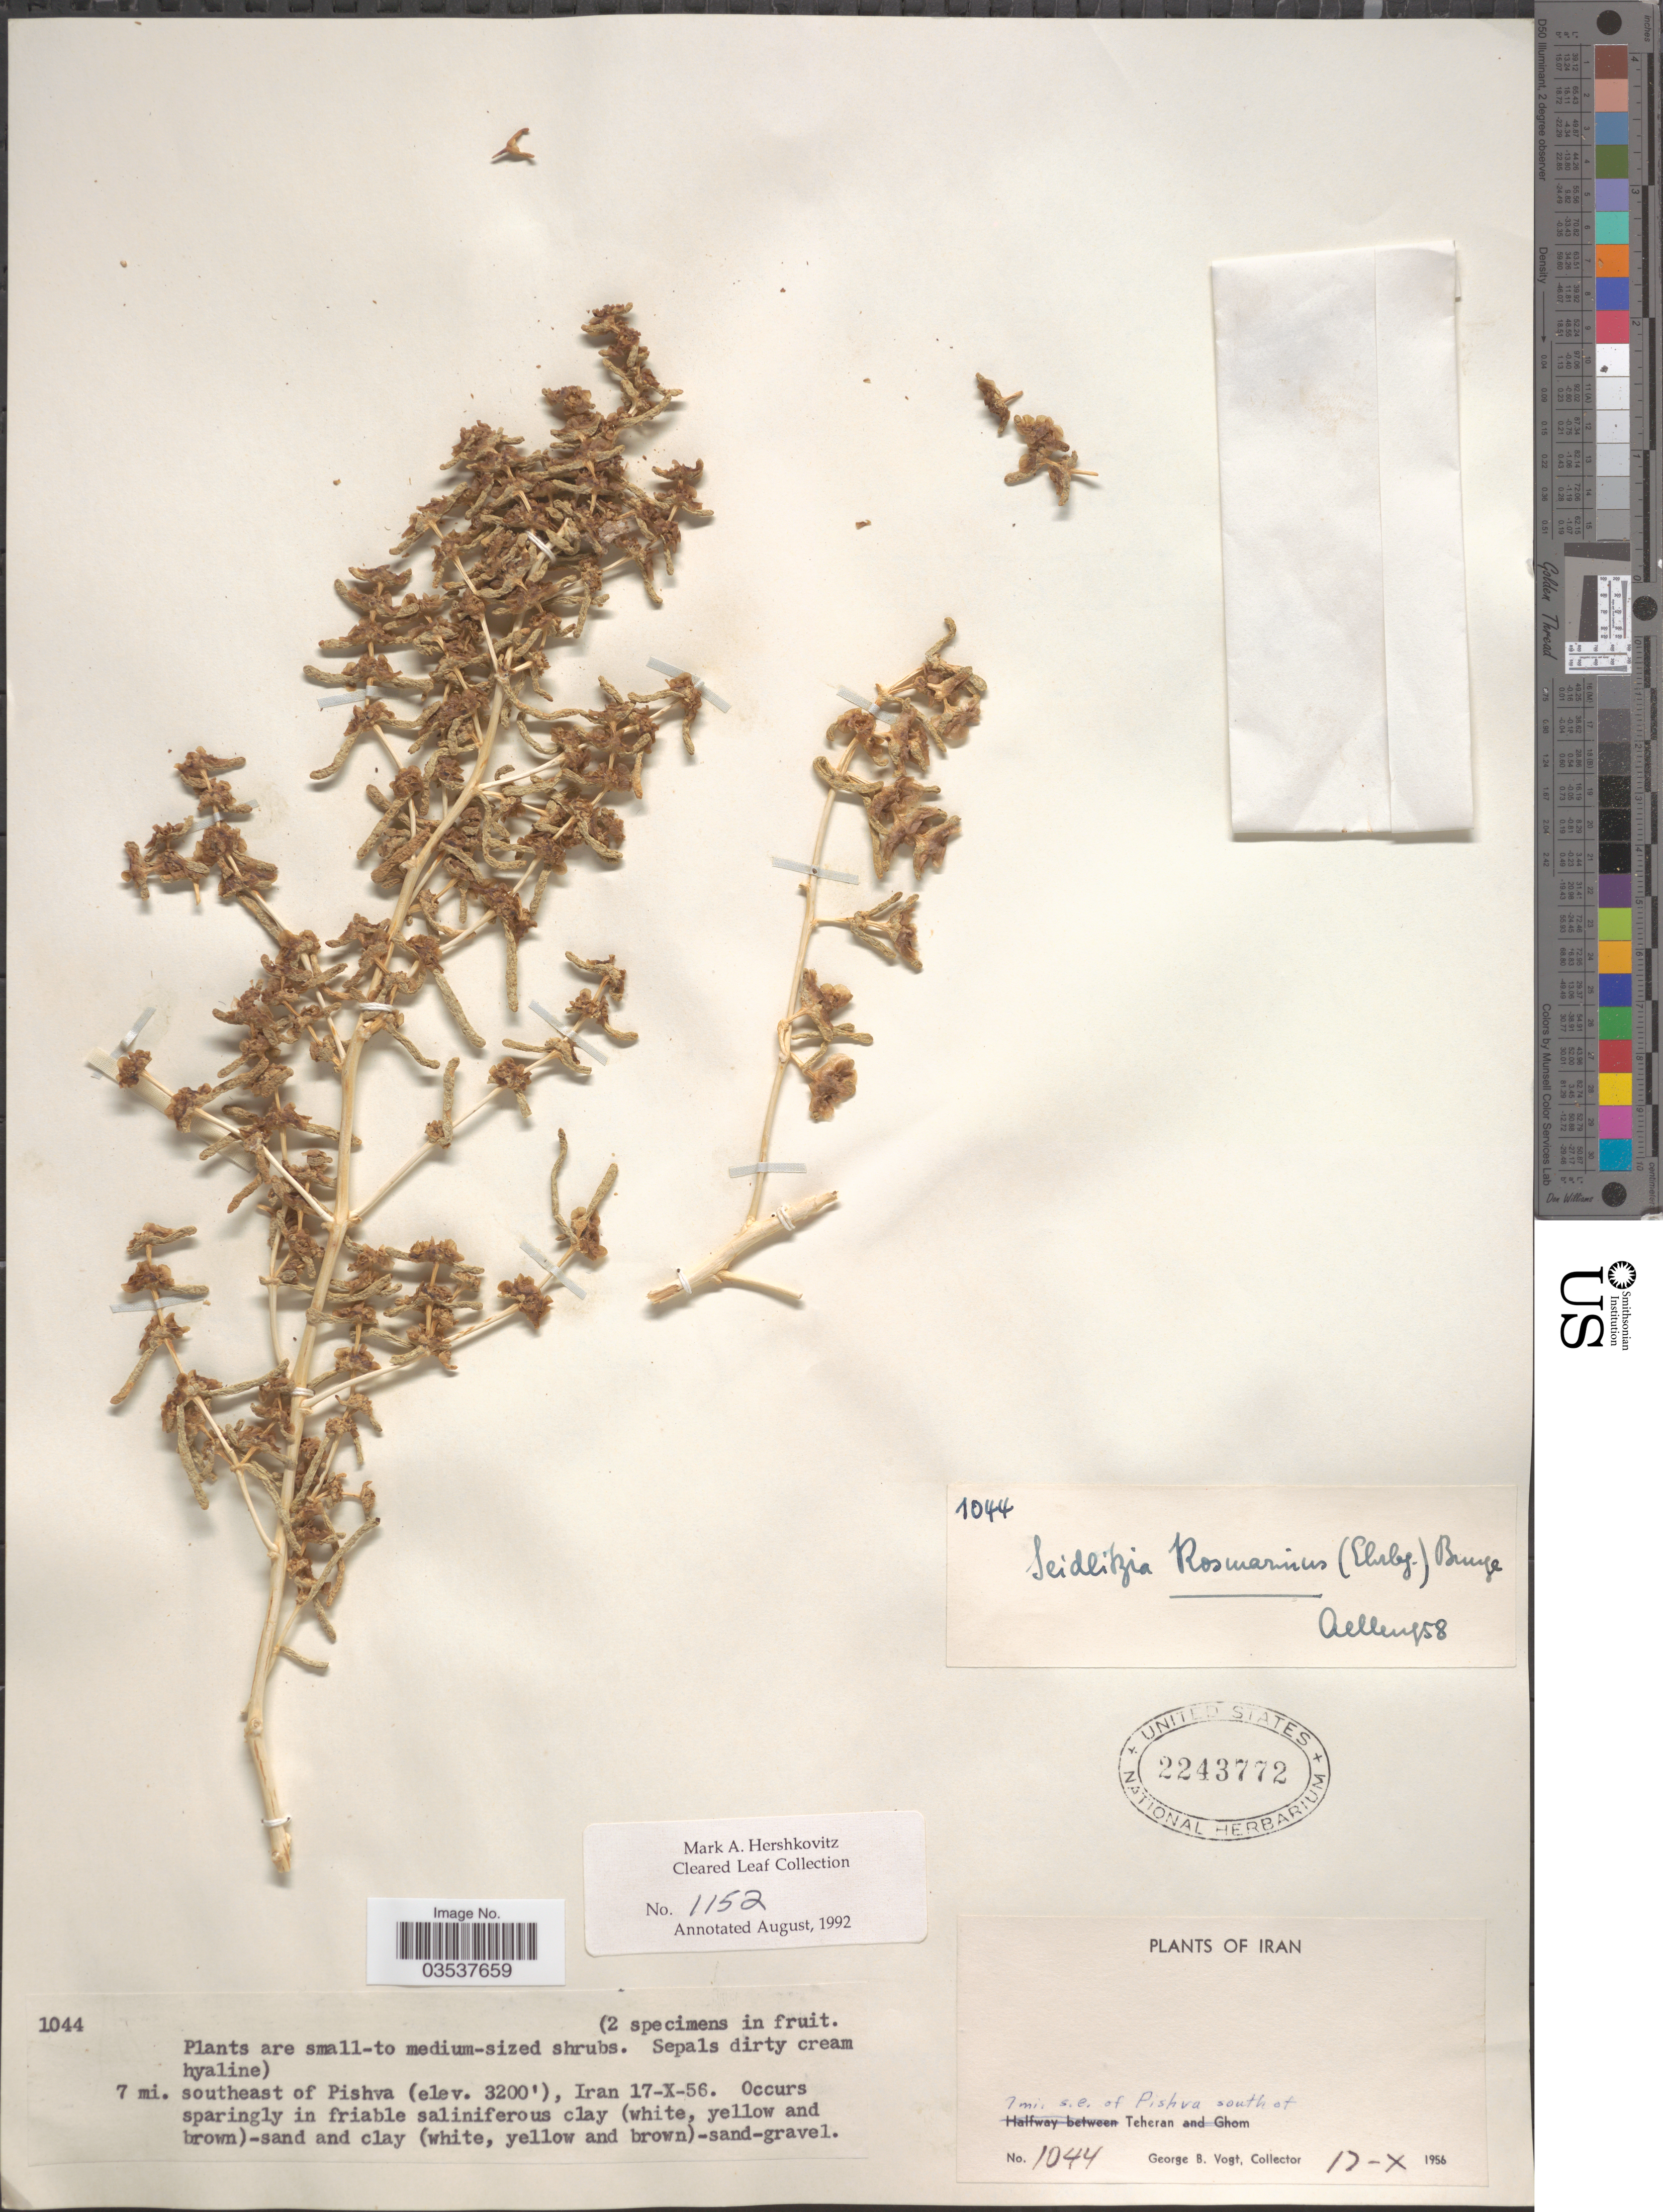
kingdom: Plantae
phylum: Tracheophyta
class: Magnoliopsida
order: Caryophyllales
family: Amaranthaceae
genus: Soda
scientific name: Soda rosmarinus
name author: (Bunge ex Boiss.) Akhani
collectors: G. B. Vogt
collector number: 1044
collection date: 1956-10-17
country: Iran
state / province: Tehran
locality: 7 mi. southeast of Pishva south of Teheran.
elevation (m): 975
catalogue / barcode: US 2243772